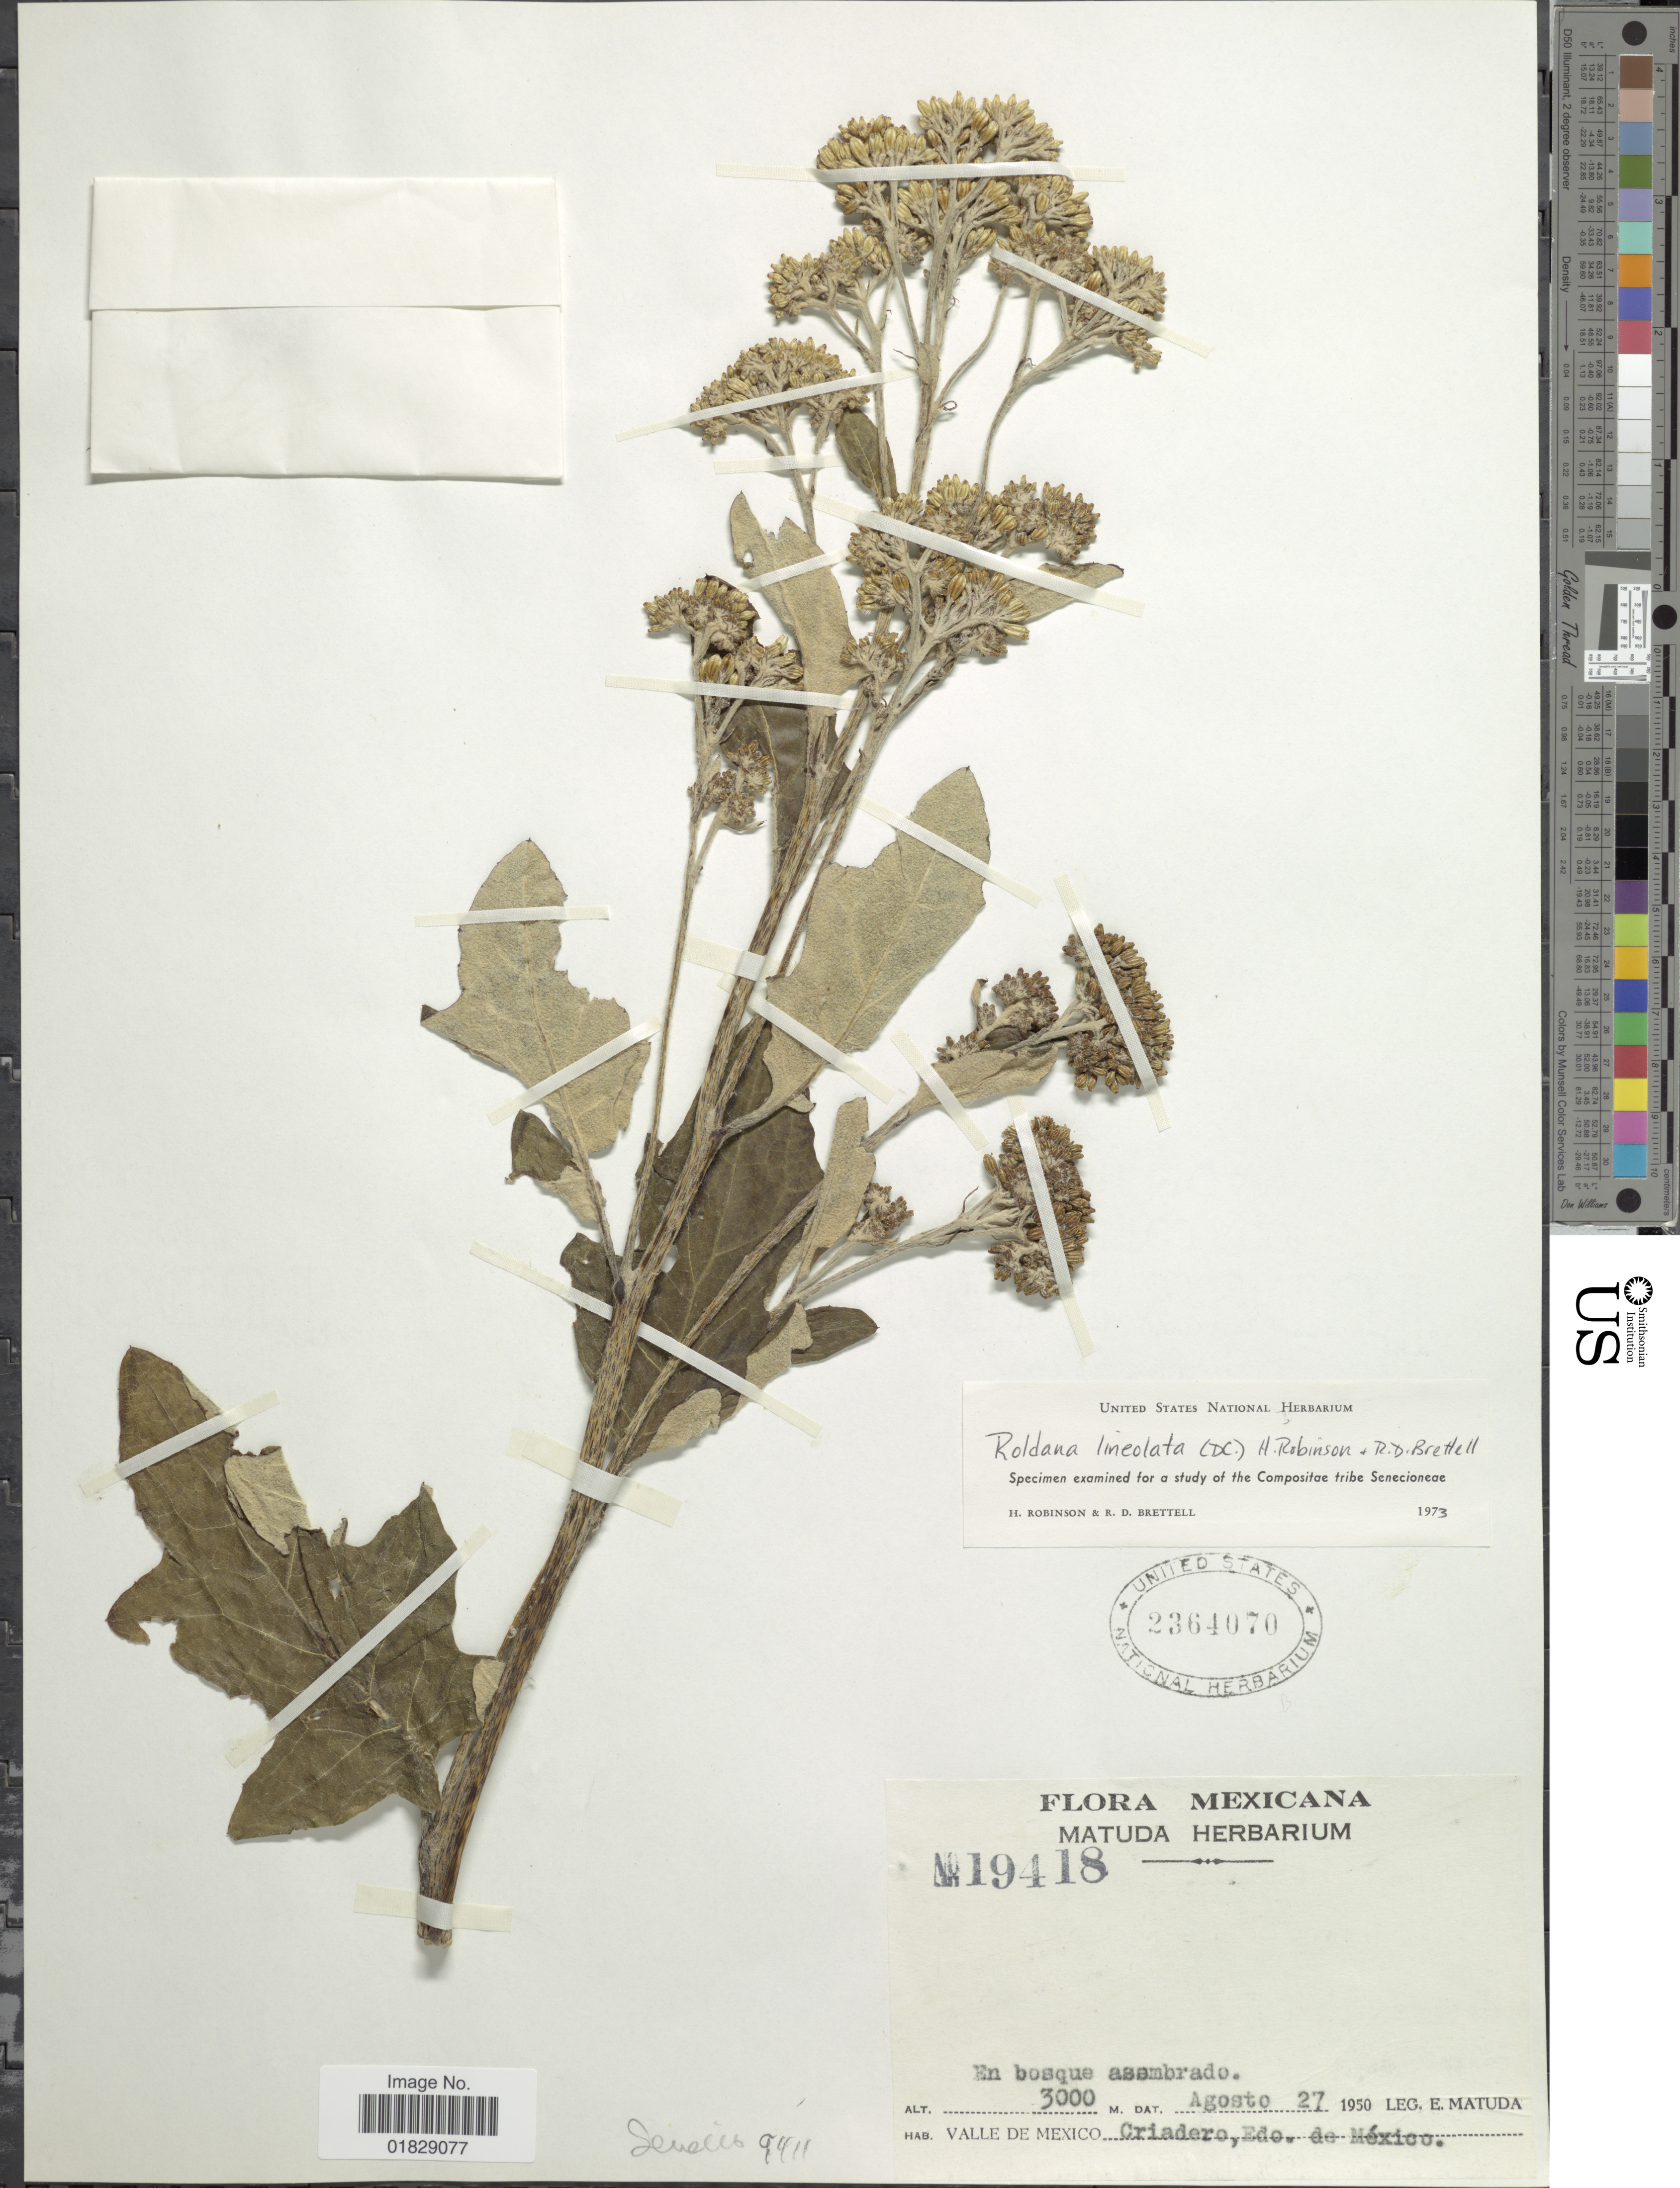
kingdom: Plantae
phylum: Tracheophyta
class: Magnoliopsida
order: Asterales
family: Asteraceae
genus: Roldana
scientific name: Roldana sinuata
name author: B.L. Turner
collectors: E. Matuda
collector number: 19418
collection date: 1950-08-27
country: Mexico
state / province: México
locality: Valle de Mexico. Criadero, Edo. de México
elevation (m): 3000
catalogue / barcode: US 2364070